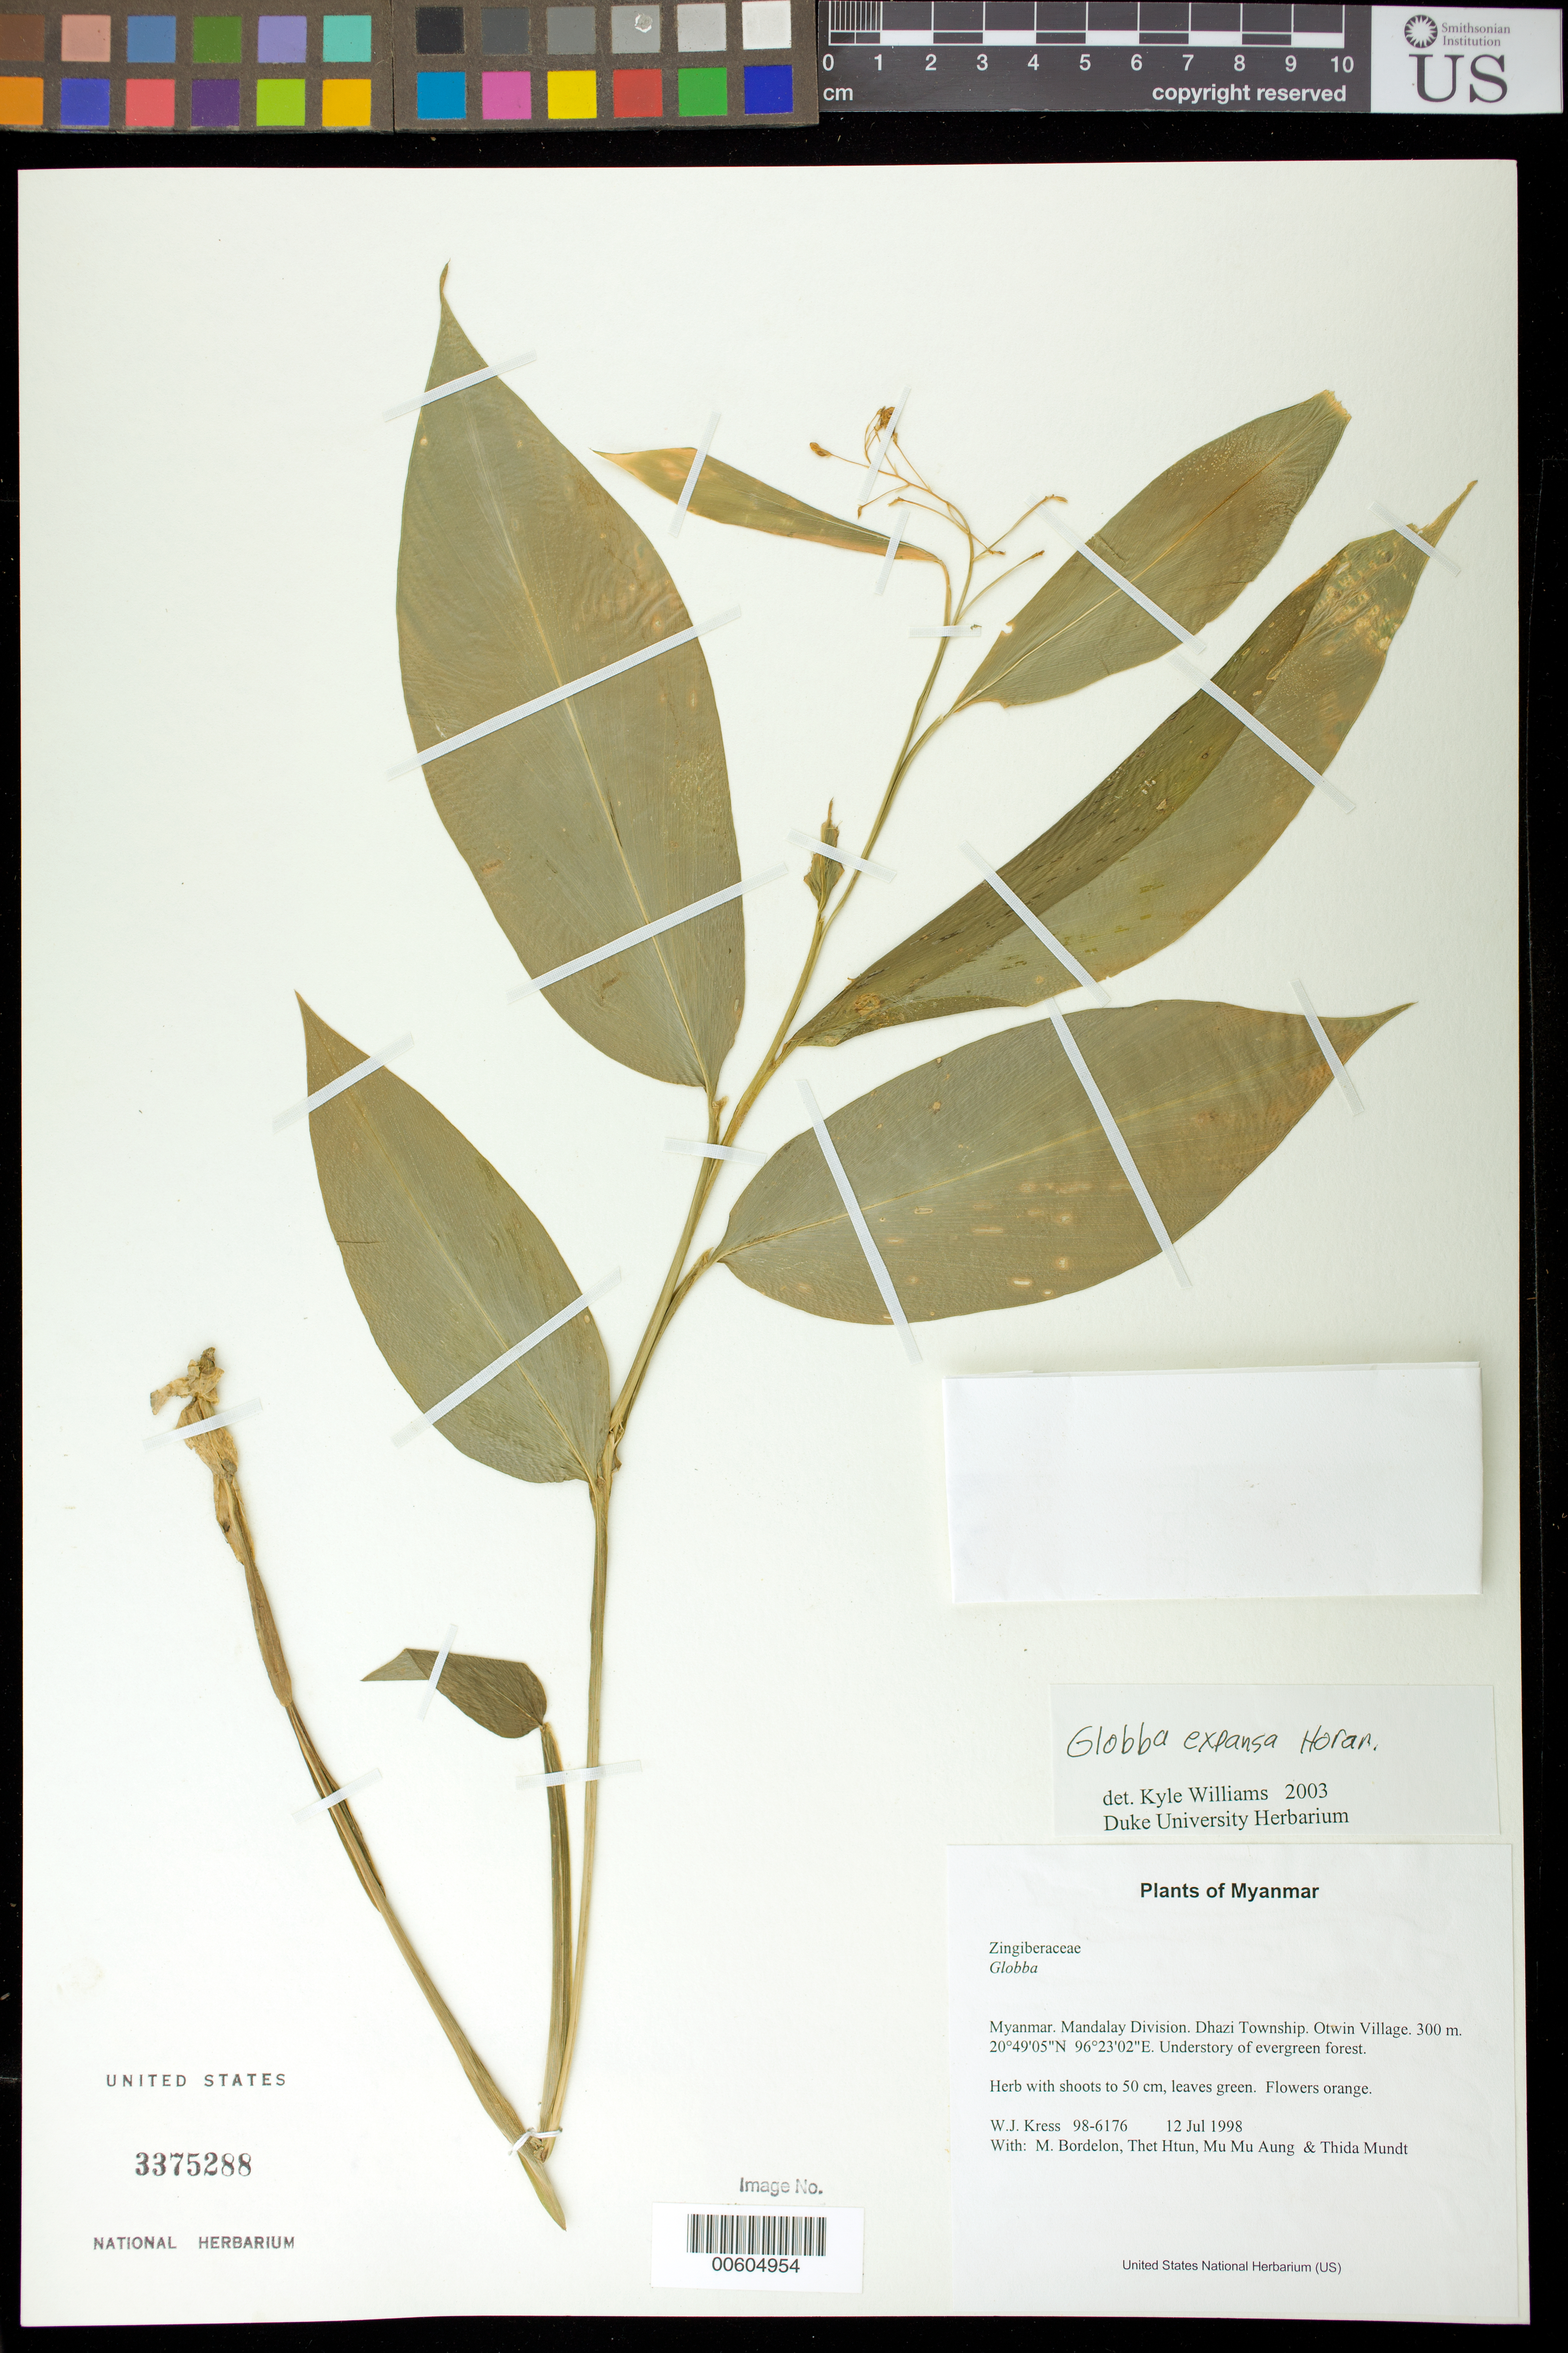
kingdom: Plantae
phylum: Tracheophyta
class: Liliopsida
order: Zingiberales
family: Zingiberaceae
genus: Globba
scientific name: Globba expansa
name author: Wall.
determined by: Williams, K. J.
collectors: W. J. Kress, M. Bordelon, Thet Htun, Mu Mu Aung & T. Mundt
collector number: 98-6176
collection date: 1998-07-12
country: Myanmar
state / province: Mandalay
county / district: Dhazi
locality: Otwin Village.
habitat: Understory of evergreen forest.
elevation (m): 300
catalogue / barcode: US 3375288